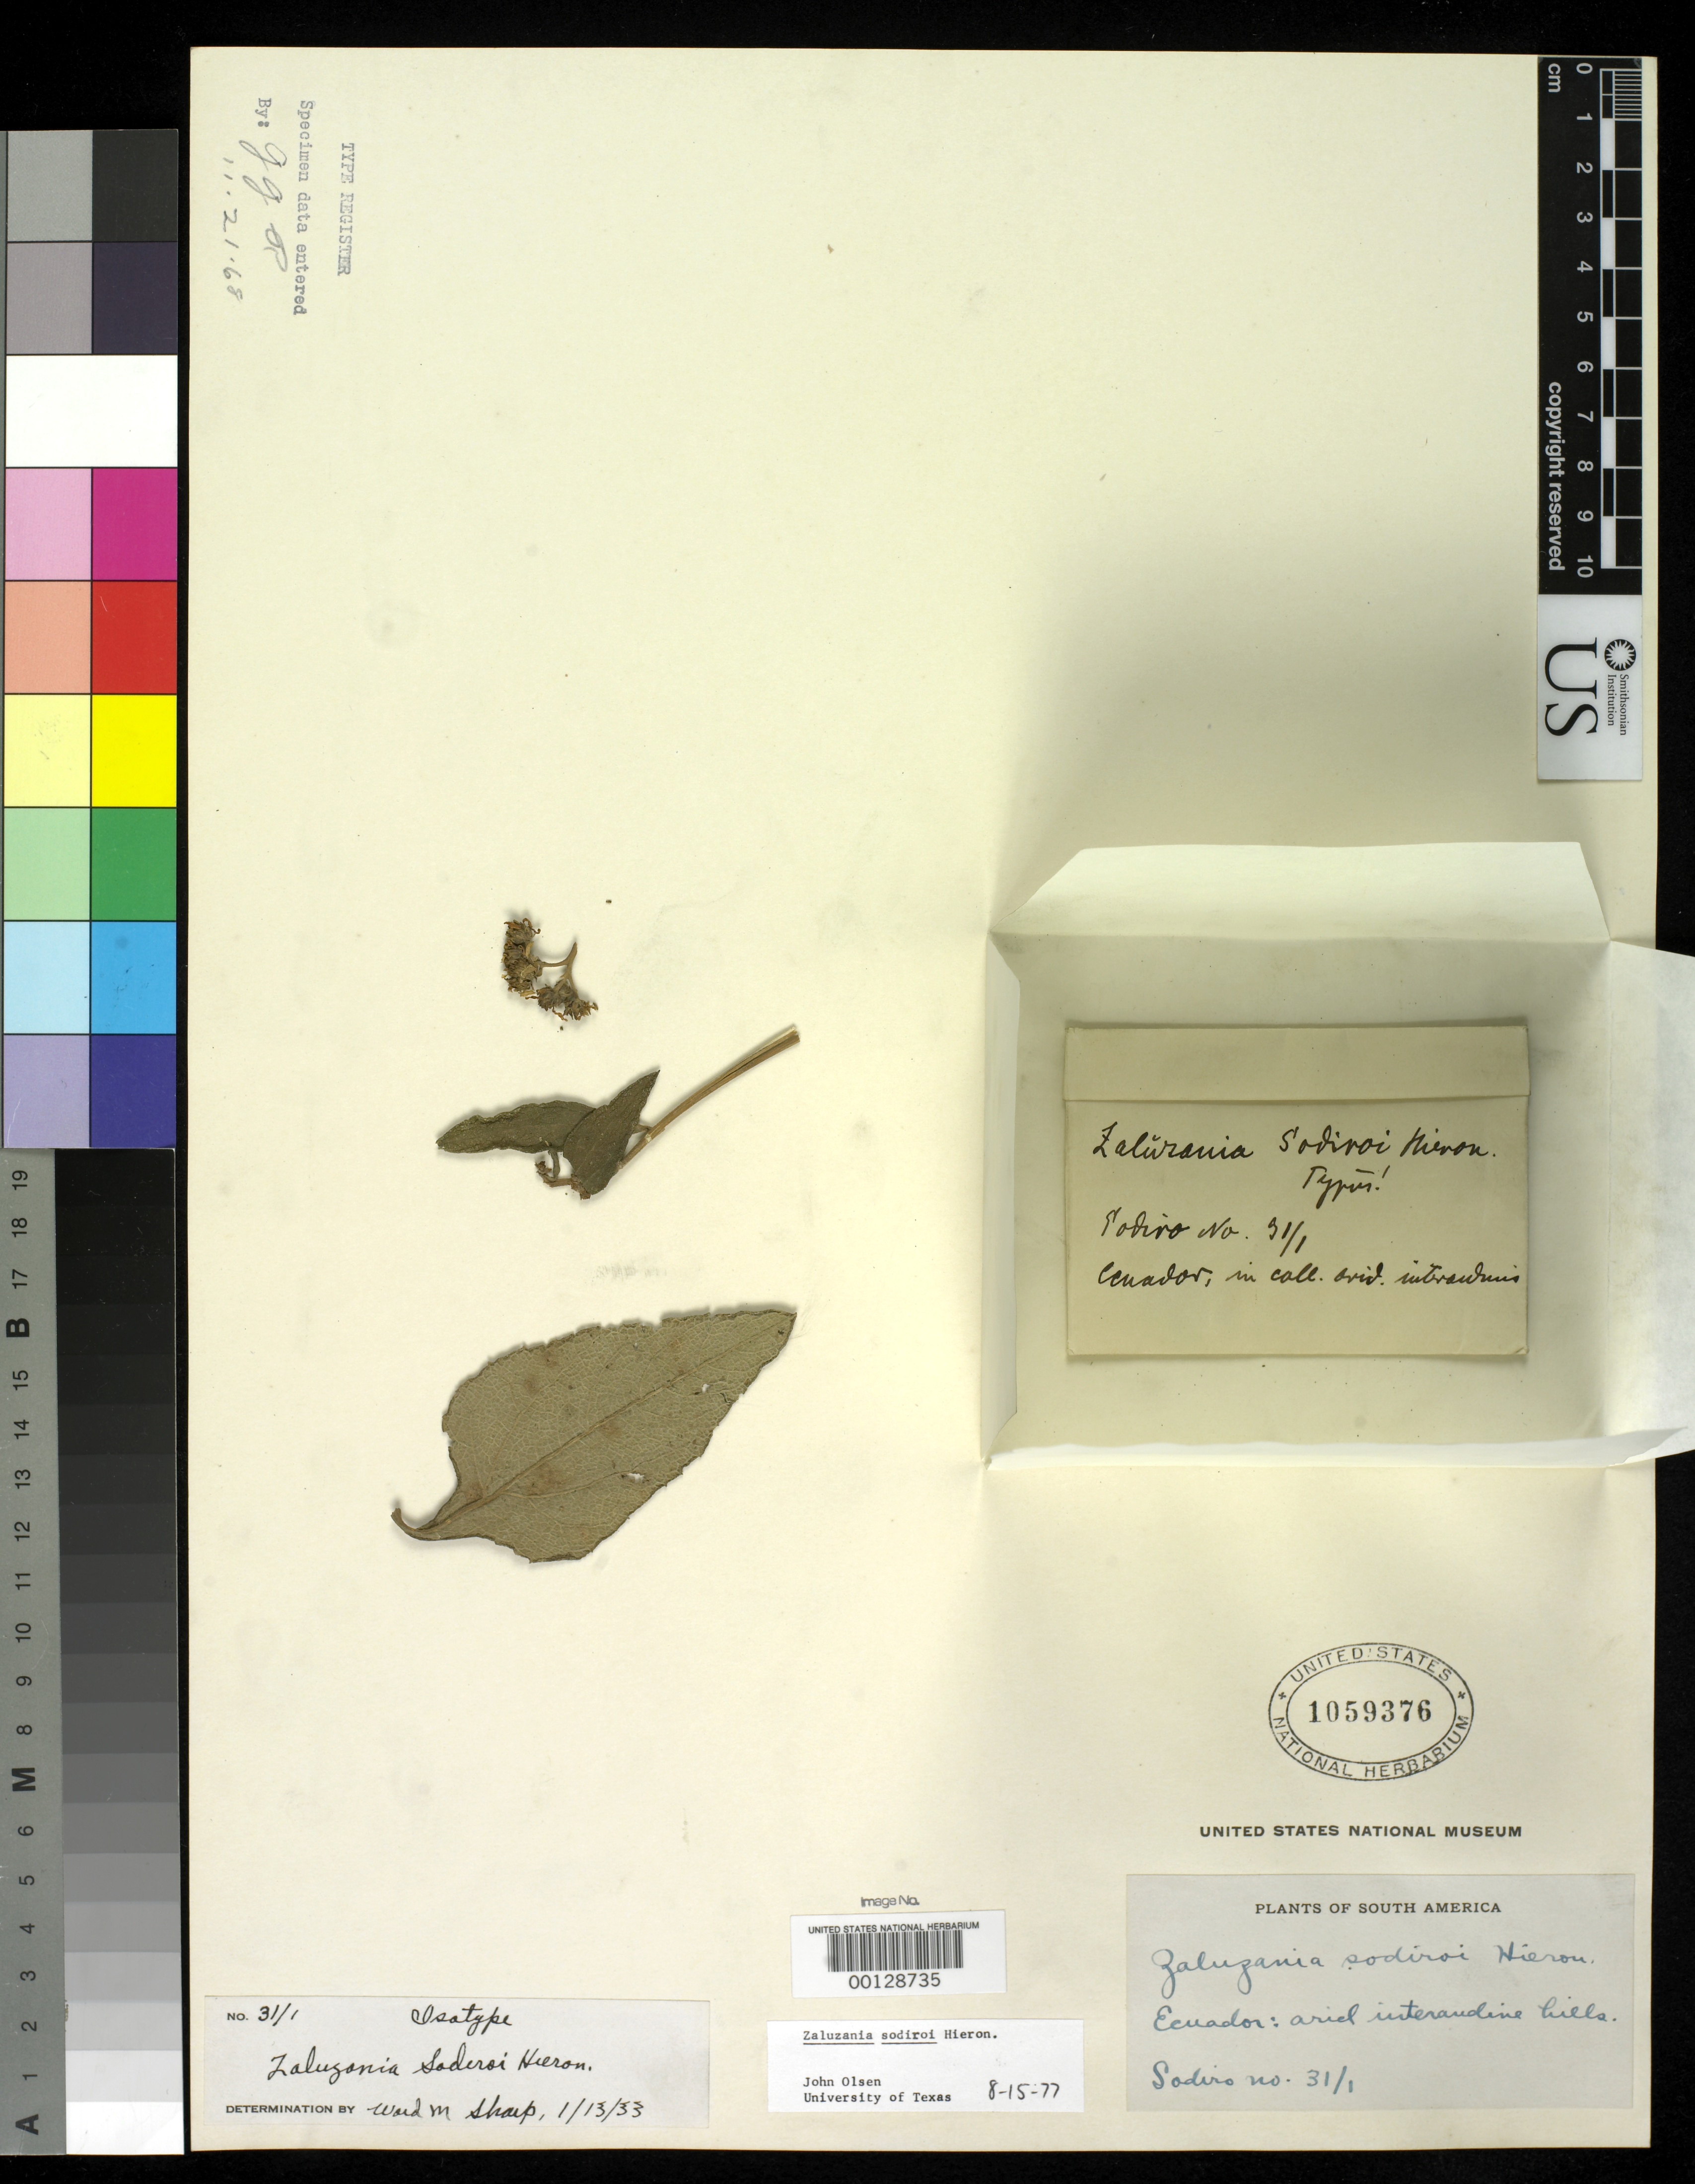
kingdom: Plantae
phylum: Tracheophyta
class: Magnoliopsida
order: Asterales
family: Asteraceae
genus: Zaluzania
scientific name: Zaluzania sodiroi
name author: Hieron.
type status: Type Fragment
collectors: L. Sodiro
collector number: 31-1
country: Ecuador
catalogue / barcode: US 1059376